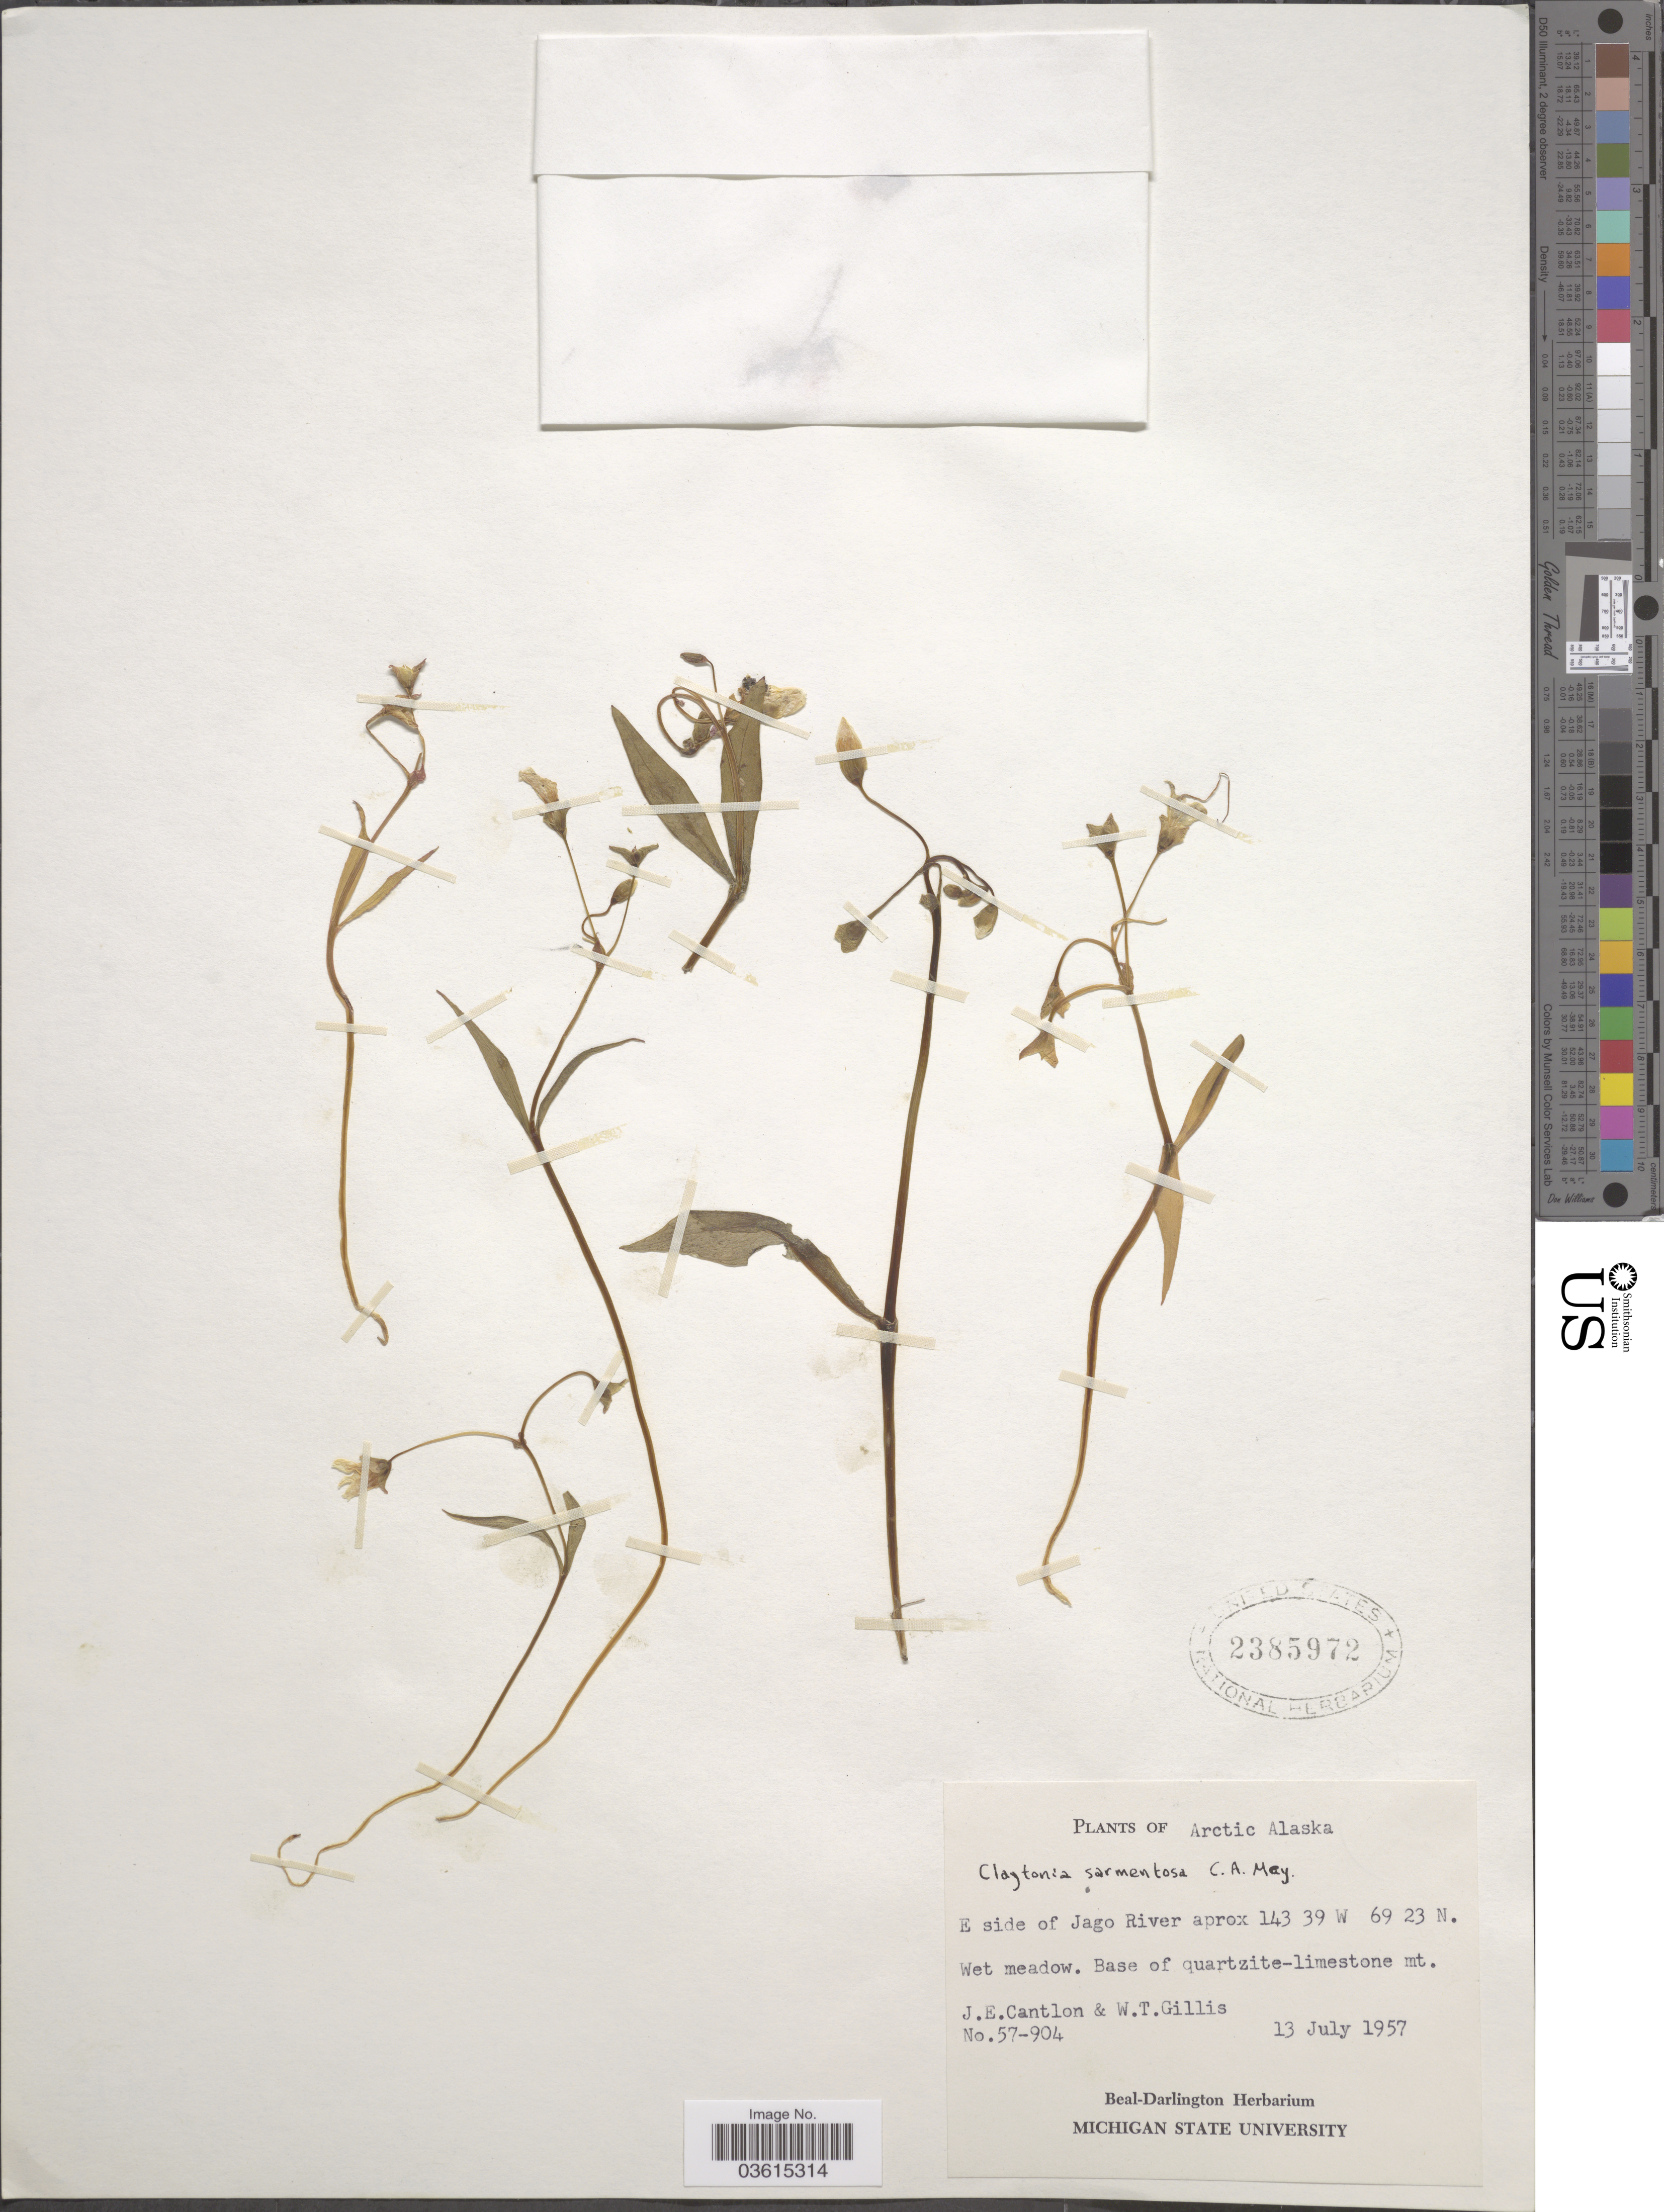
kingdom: Plantae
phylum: Tracheophyta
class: Magnoliopsida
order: Caryophyllales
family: Montiaceae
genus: Claytonia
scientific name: Claytonia tuberosa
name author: Pall. ex Willd.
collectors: J. Cantlon & W. T. Gillis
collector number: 57-904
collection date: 1957-07-13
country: United States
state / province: Alaska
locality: Arctic Alaska. E side of Jago River.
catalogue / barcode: US 2385972